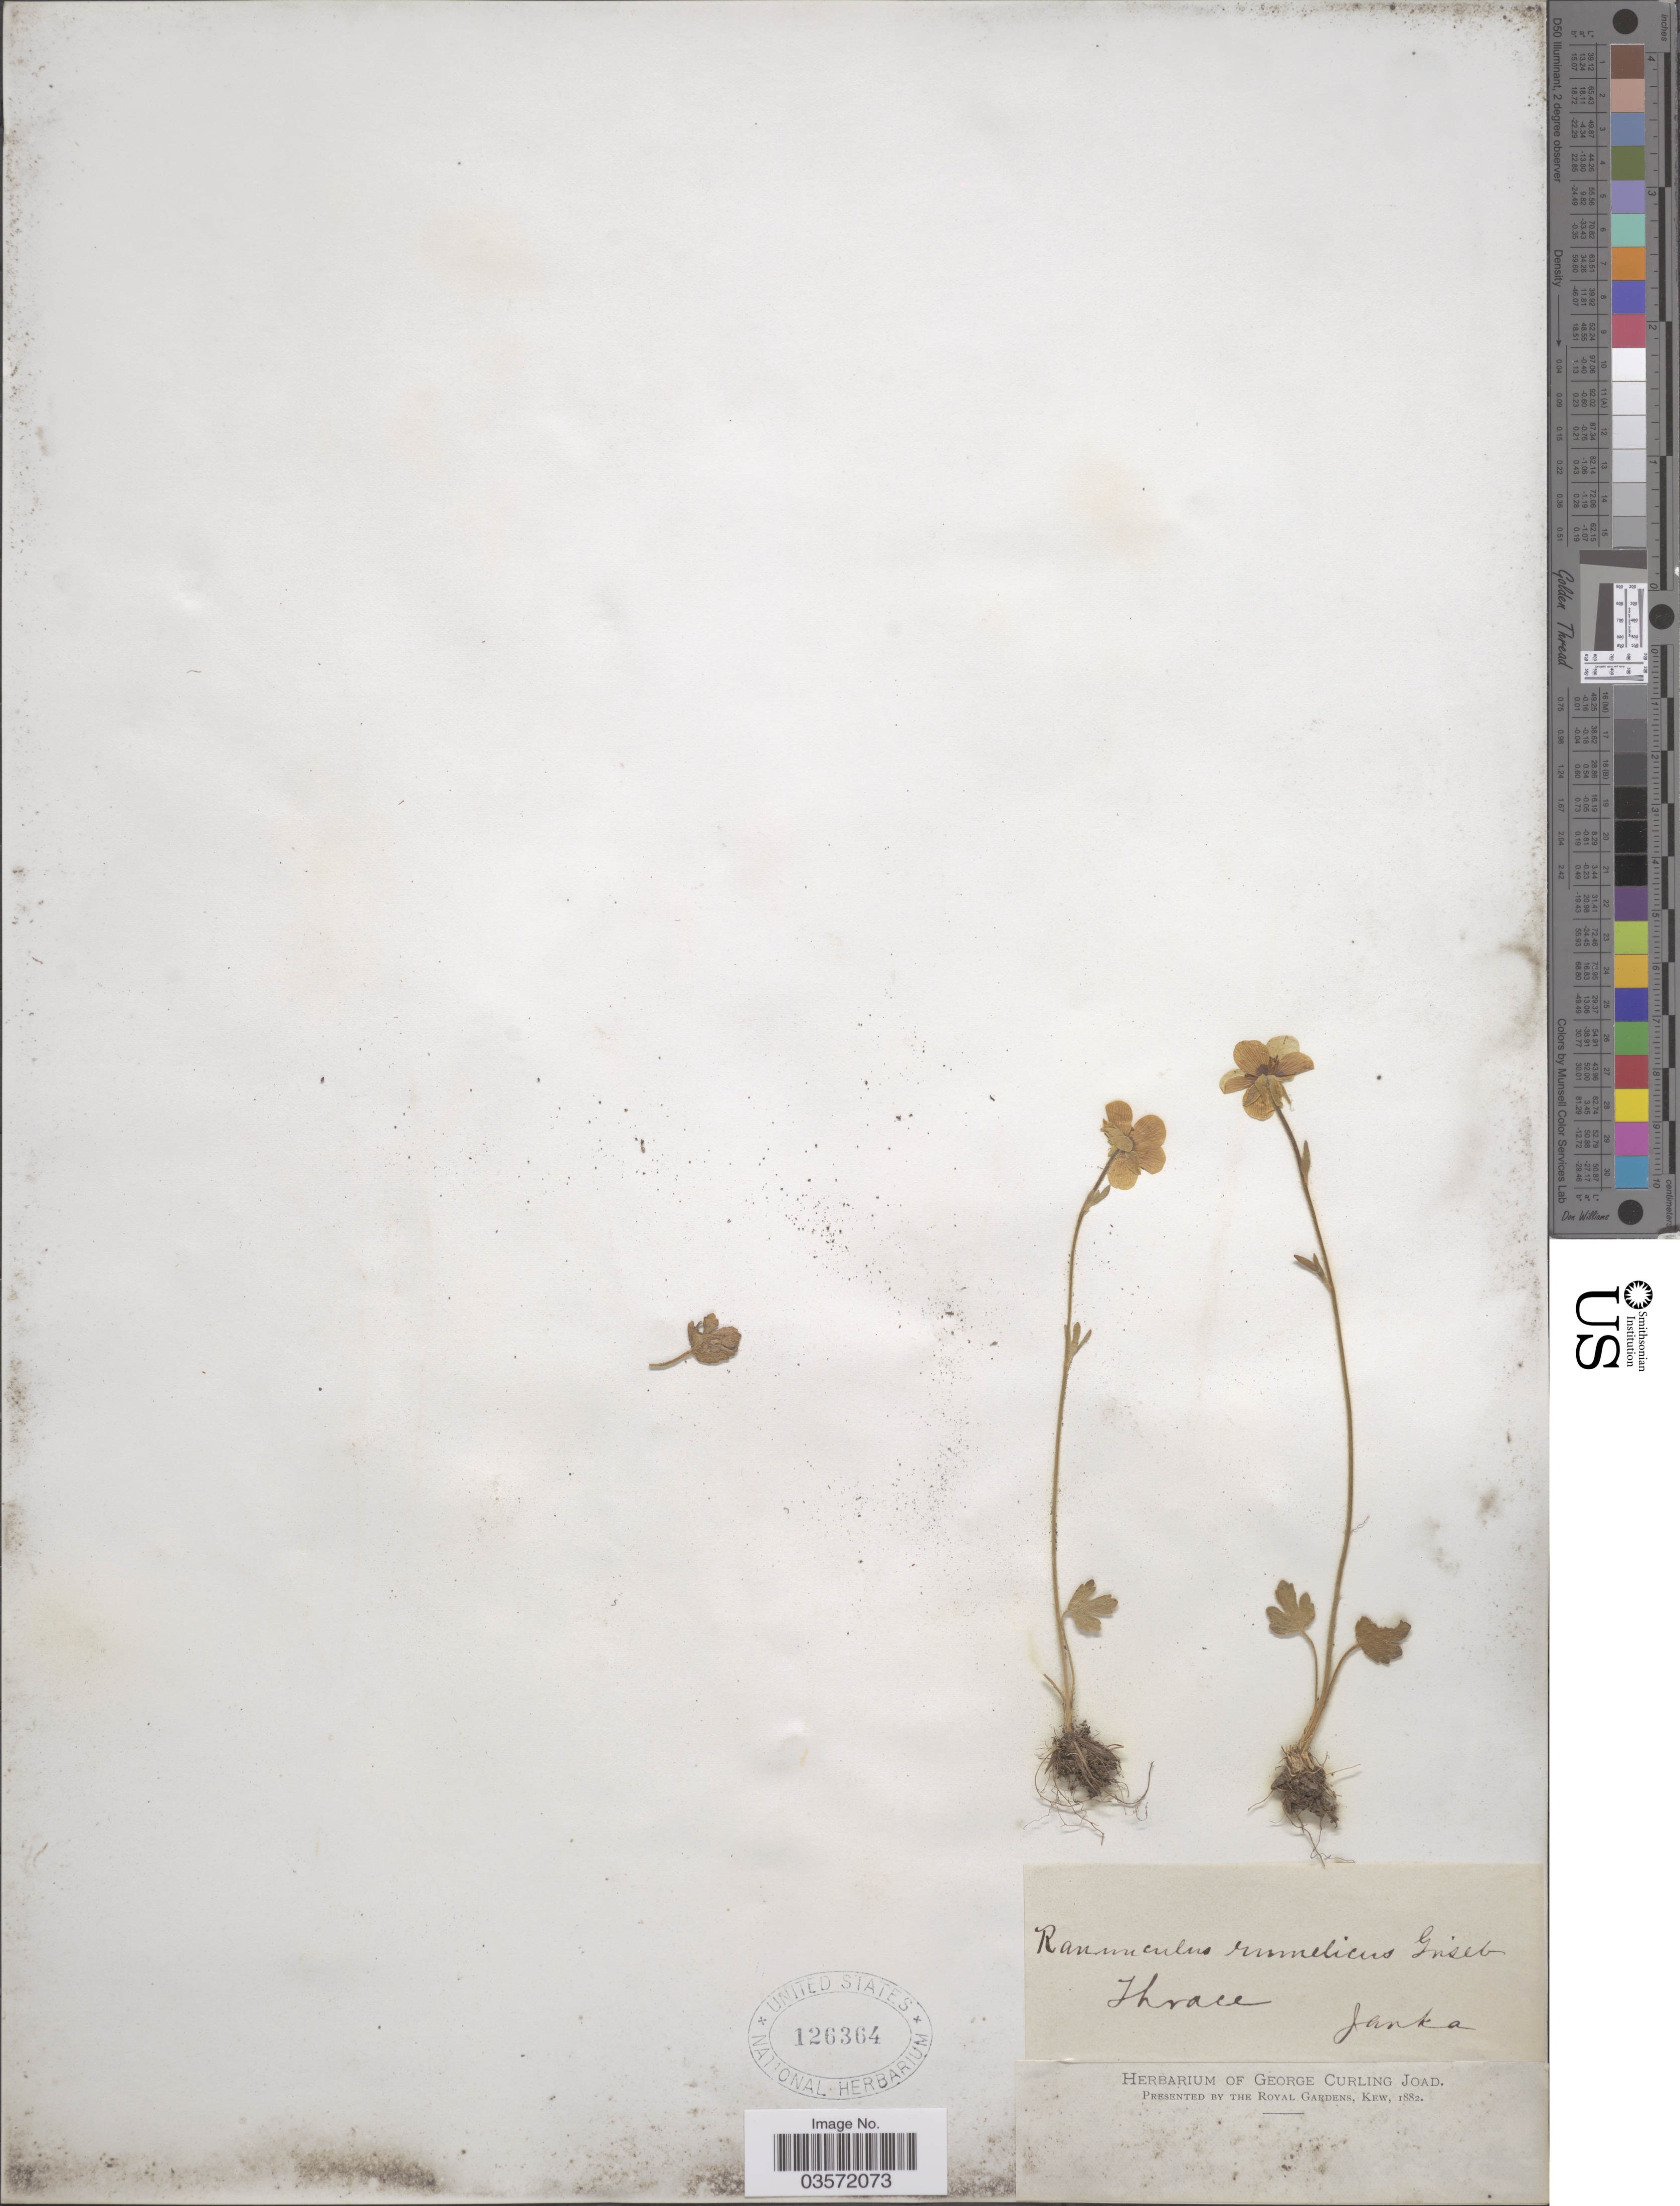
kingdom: Plantae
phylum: Tracheophyta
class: Magnoliopsida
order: Ranunculales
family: Ranunculaceae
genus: Ranunculus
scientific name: Ranunculus rumelicus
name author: Griseb.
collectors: V. Janka von Bulcs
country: Greece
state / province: East Macedonia and Thrace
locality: Thrace.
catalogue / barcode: US 126364